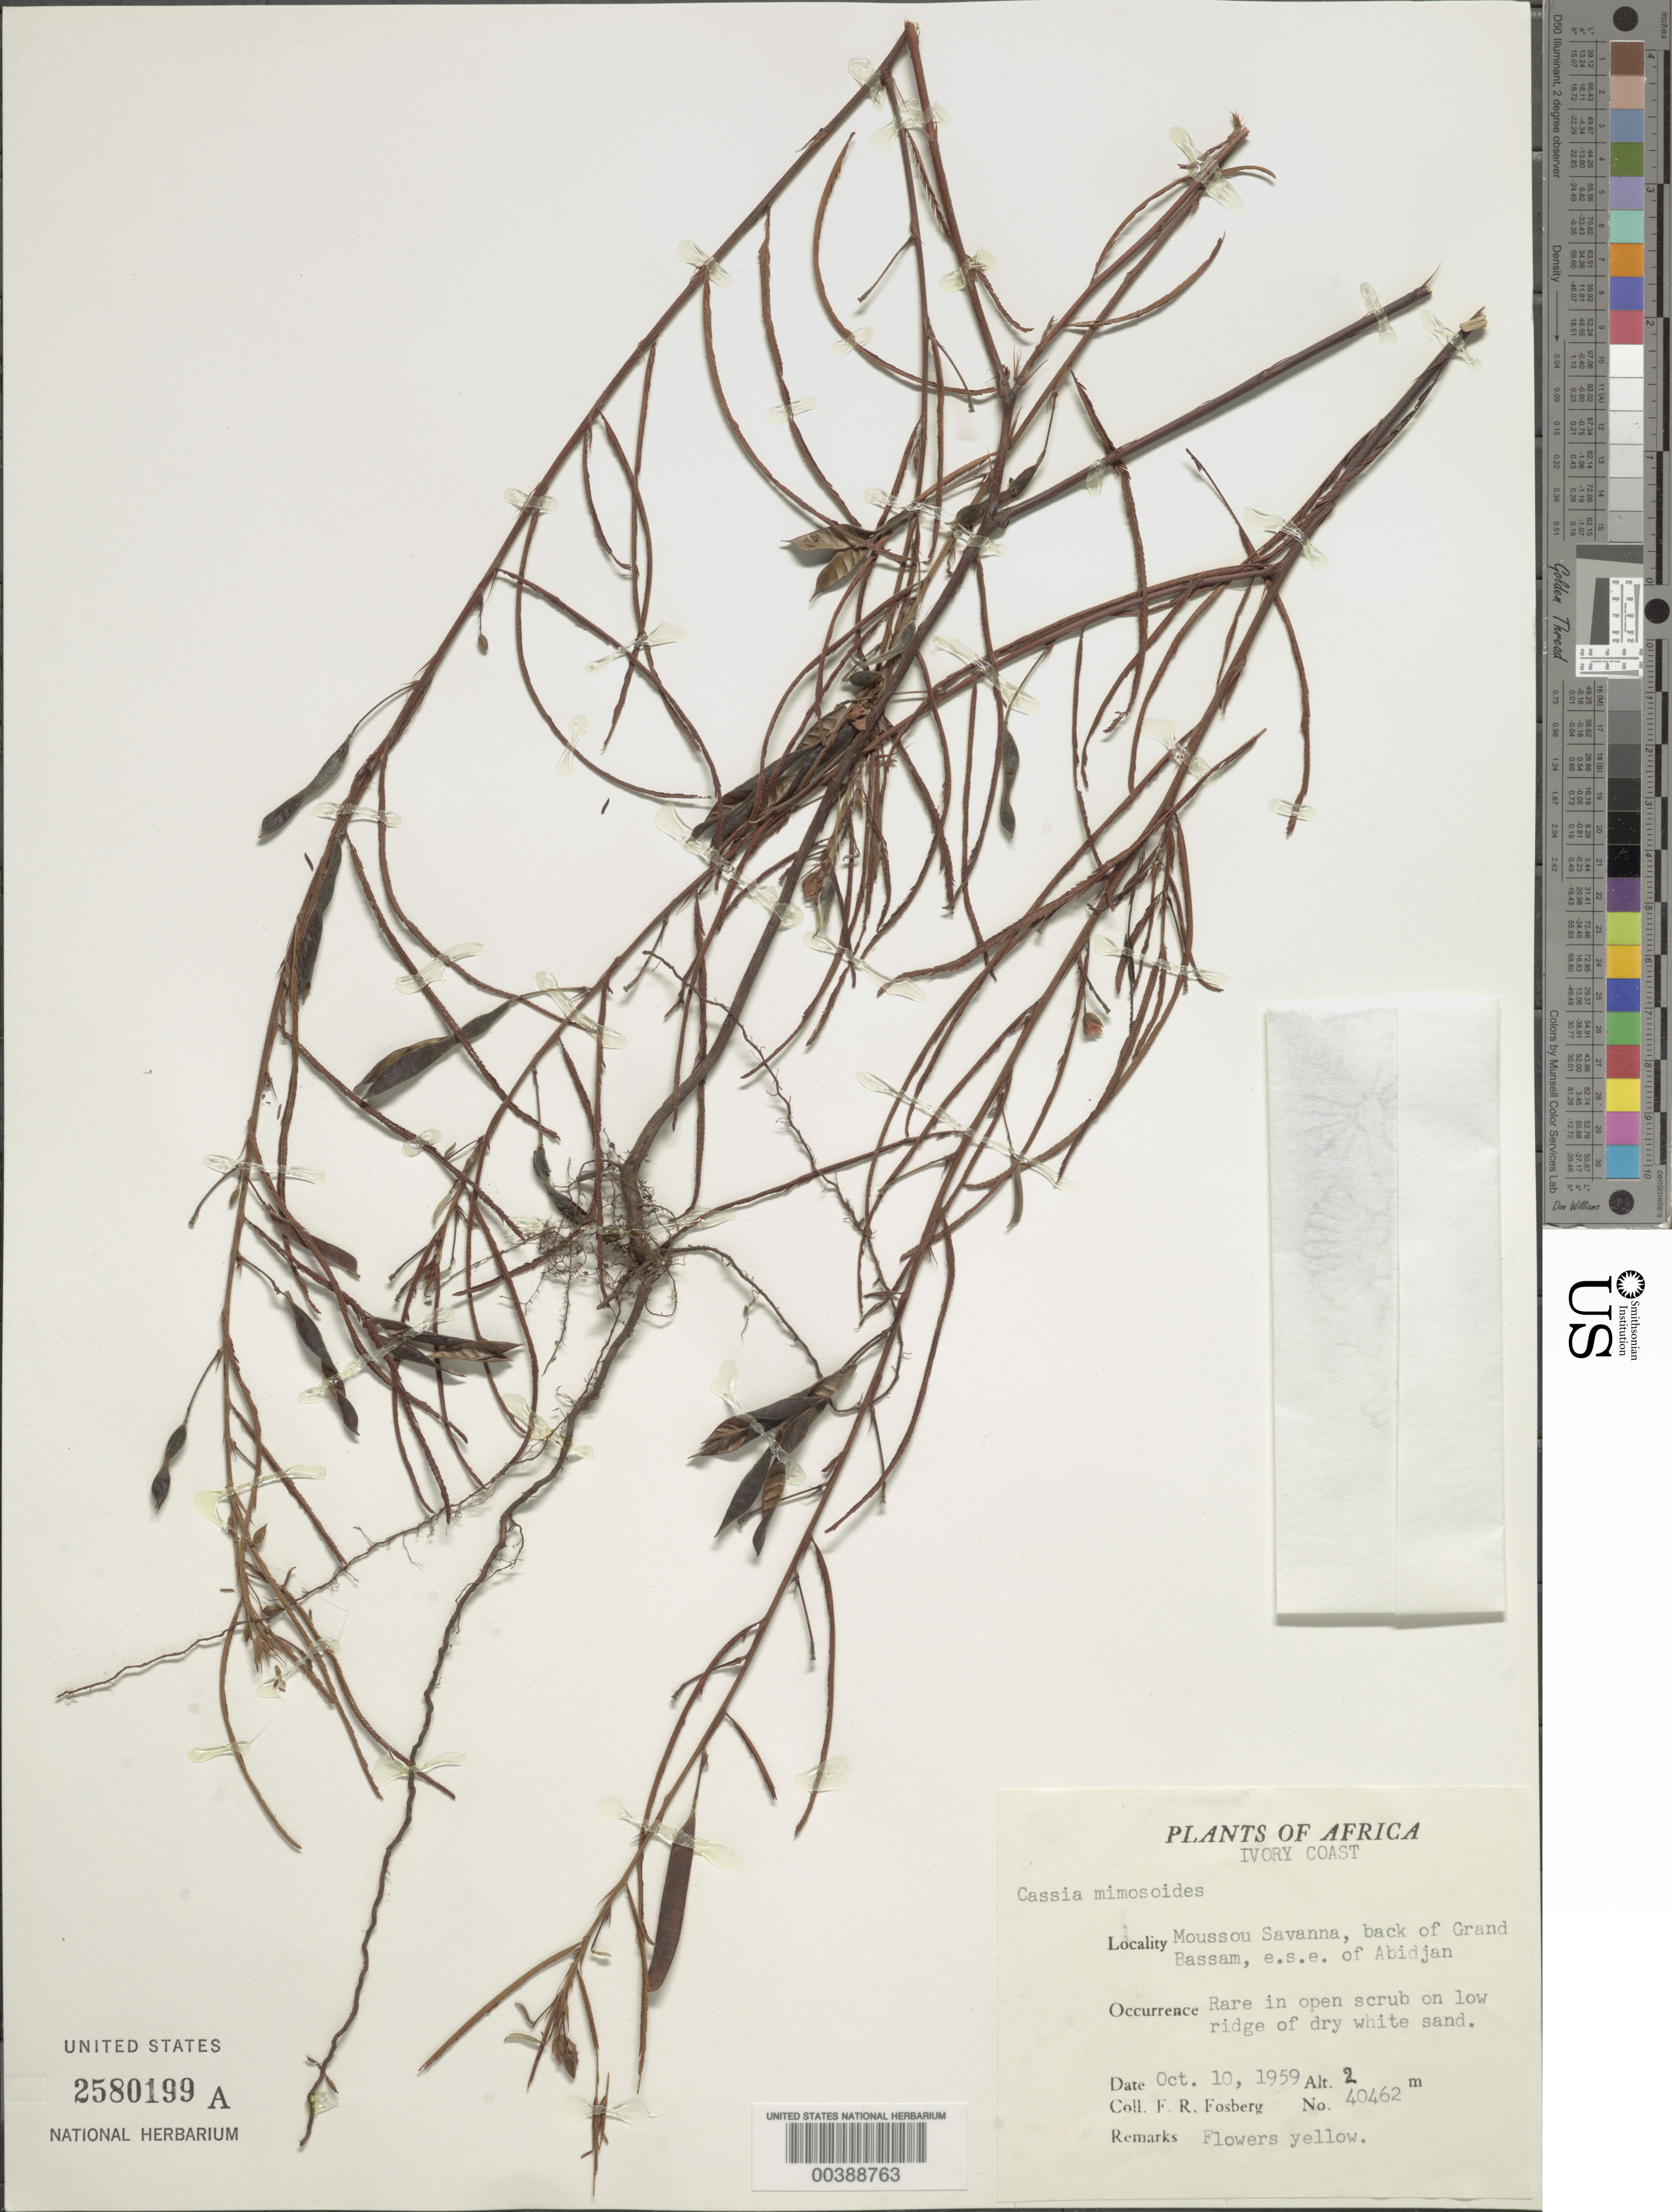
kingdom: Plantae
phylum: Tracheophyta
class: Magnoliopsida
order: Fabales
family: Fabaceae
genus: Chamaecrista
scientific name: Chamaecrista mimosoides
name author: (L.) Greene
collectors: F. R. Fosberg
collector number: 40462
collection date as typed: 10 Oct 1959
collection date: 1959-10-10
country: Ivory Coast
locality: Moussou savanna, back of Grand Bassam, ESE of Abidjan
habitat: On low ridge of dry white sand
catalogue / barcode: US 2580199A